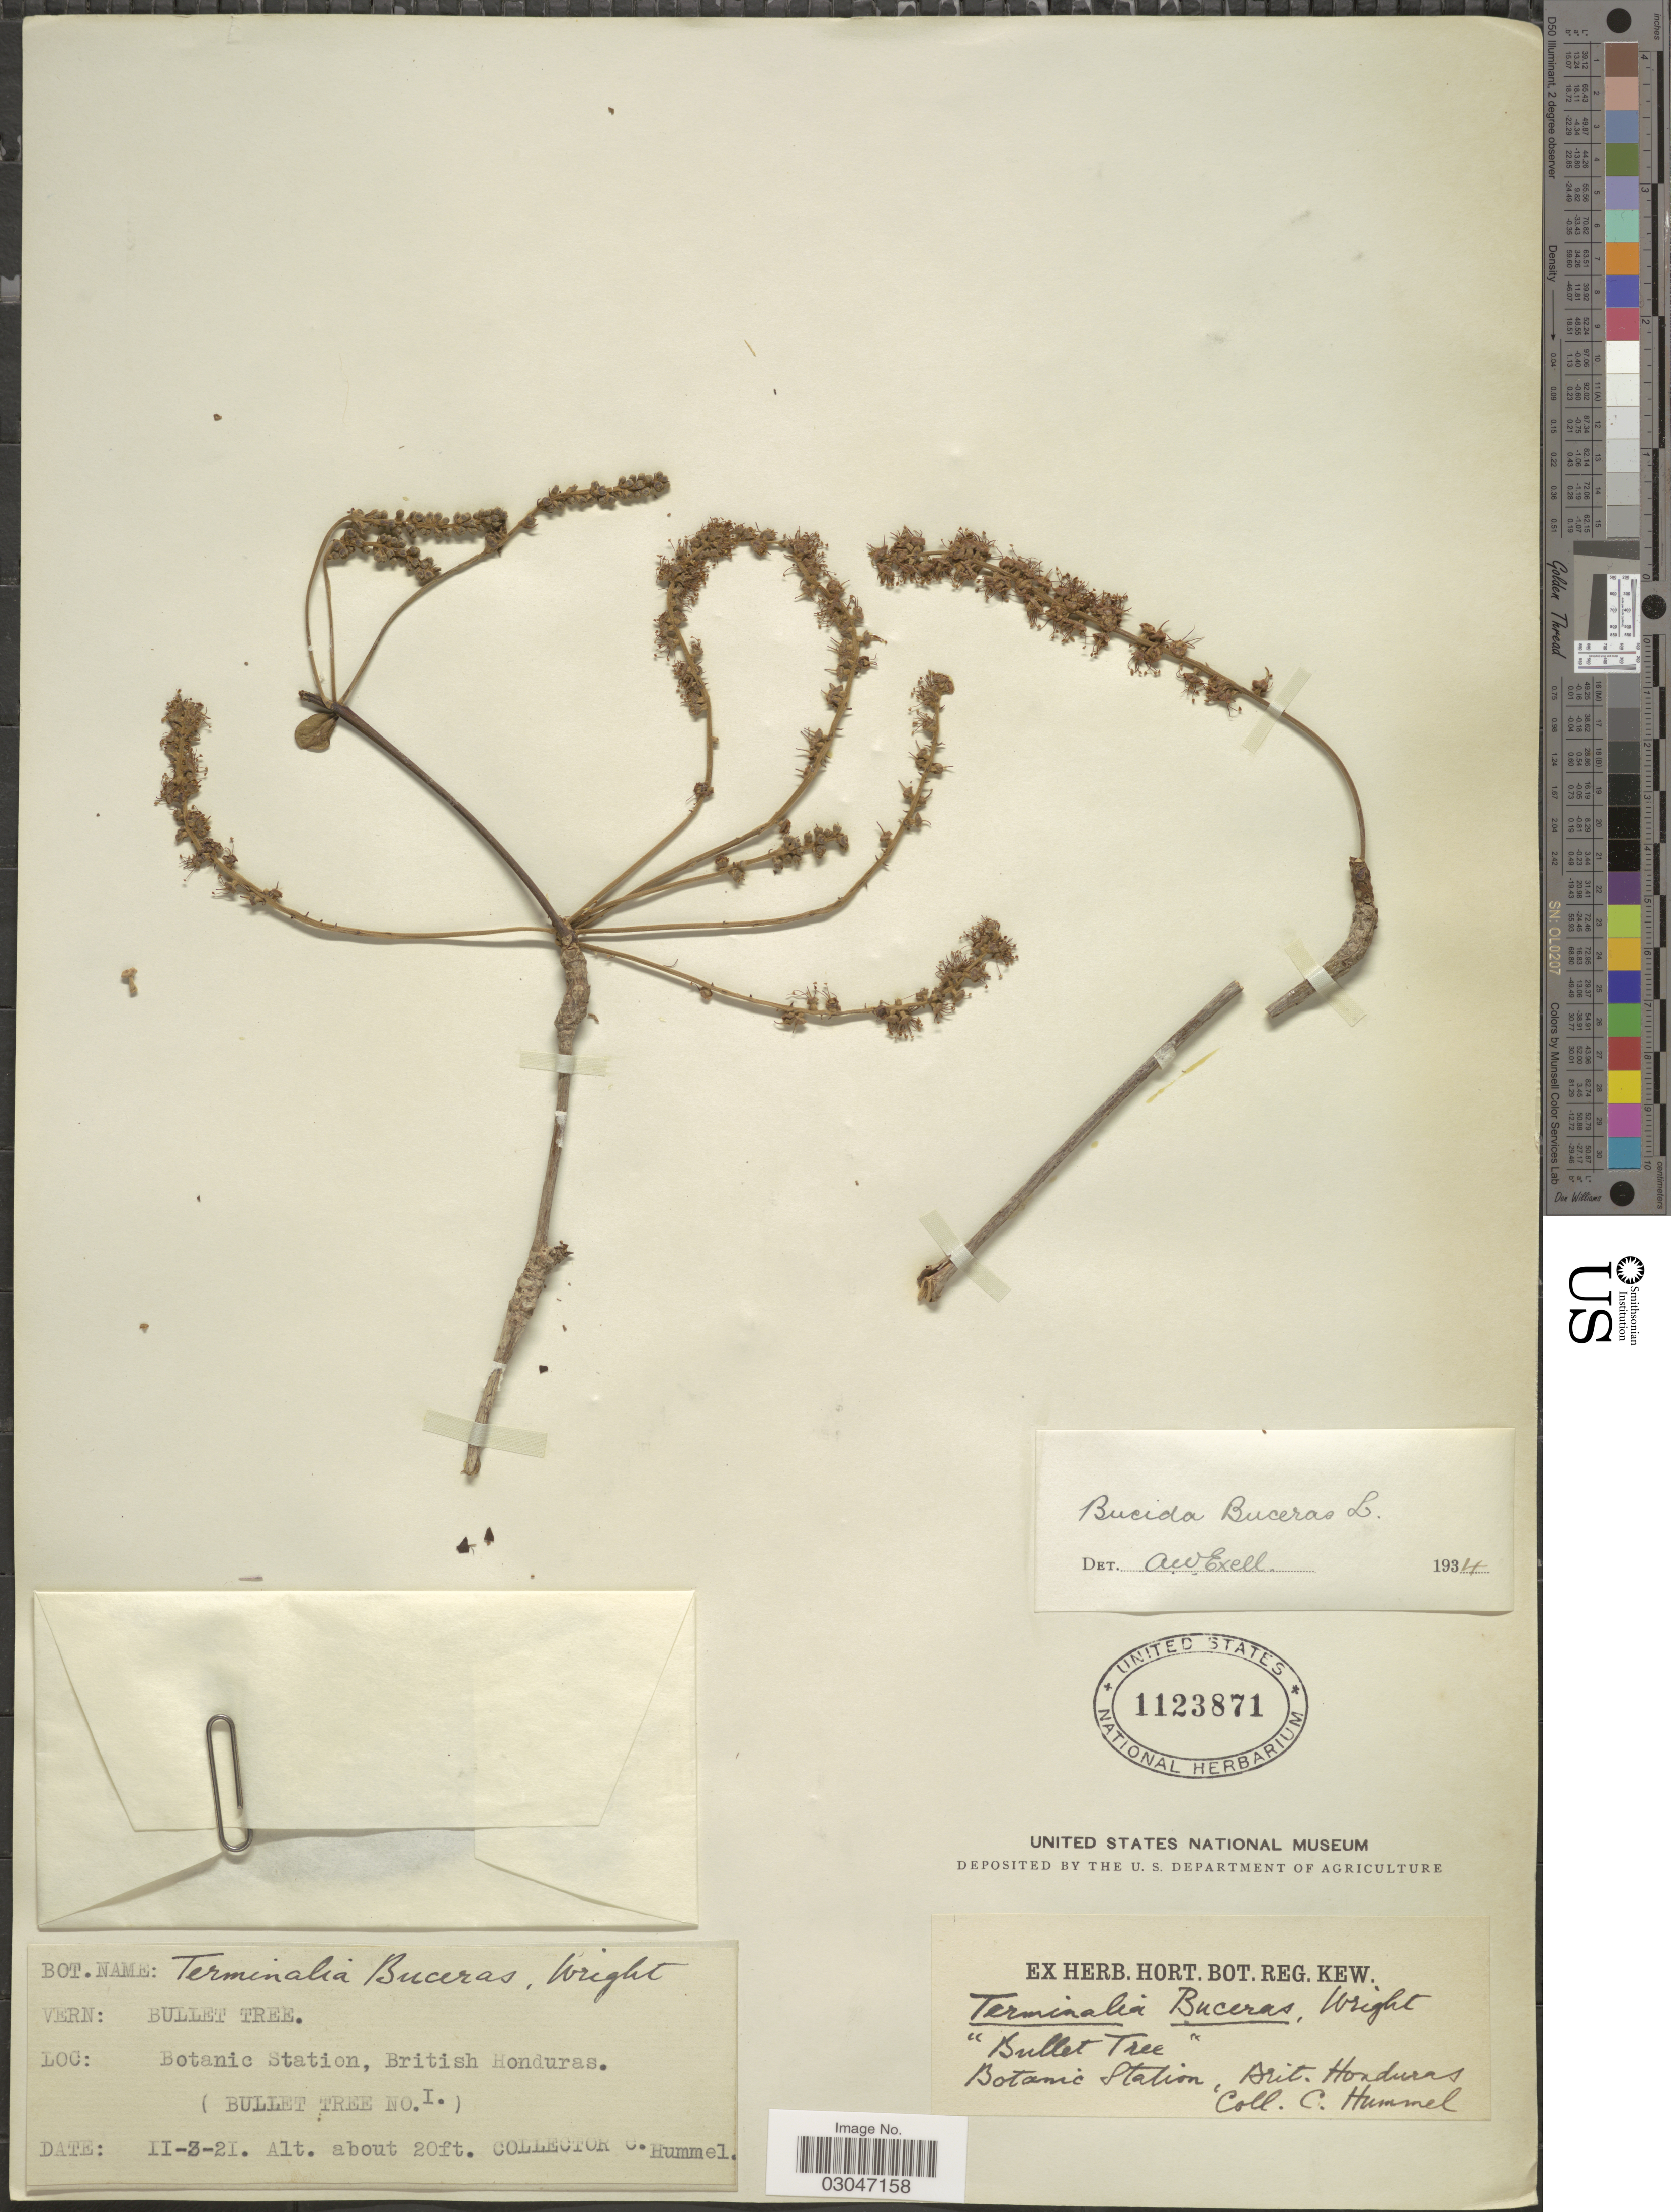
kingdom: Plantae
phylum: Tracheophyta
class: Magnoliopsida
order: Myrtales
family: Combretaceae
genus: Terminalia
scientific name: Terminalia buceras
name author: (L.) C. Wright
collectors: C. Hummel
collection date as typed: Transcribed d/m/y: 3/2/21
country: Belize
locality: Botanic Station, British Honduras.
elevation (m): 6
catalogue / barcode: US 1123871